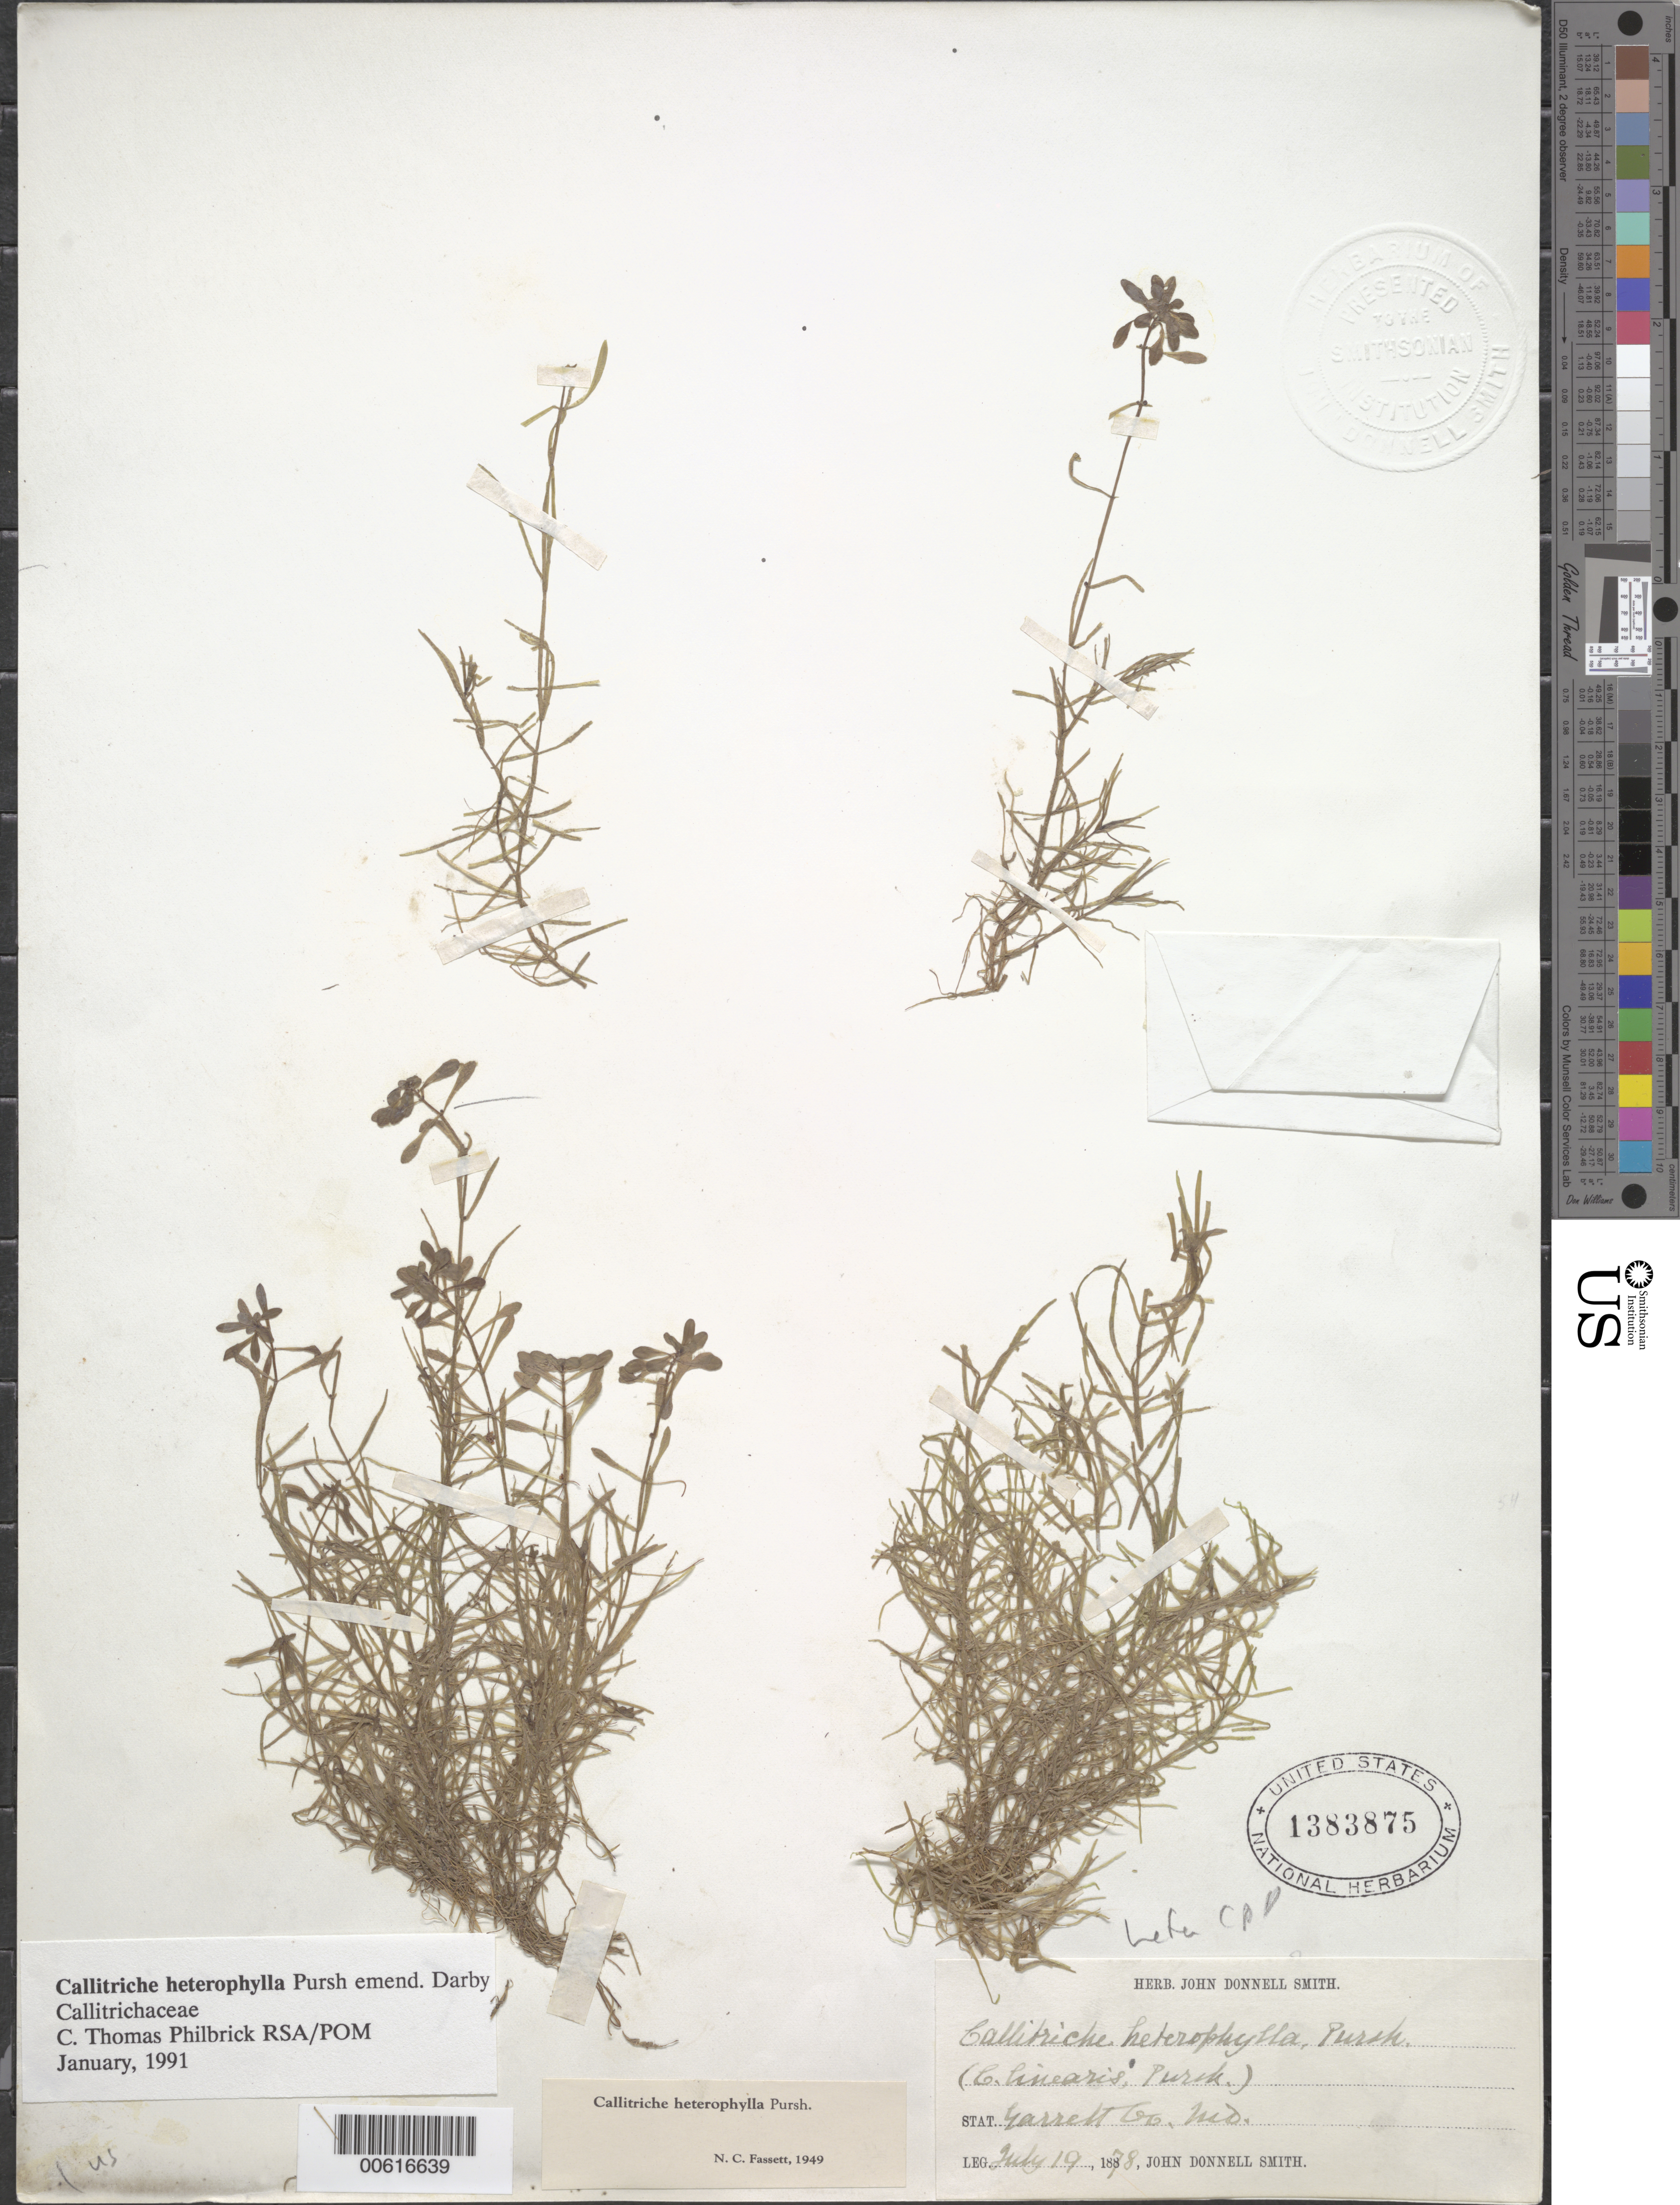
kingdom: Plantae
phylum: Tracheophyta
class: Magnoliopsida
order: Lamiales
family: Plantaginaceae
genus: Callitriche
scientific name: Callitriche heterophylla Pursh emend. Darby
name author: Pursh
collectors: J. Donnell Smith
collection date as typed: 19 Jul 1878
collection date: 1878-07-19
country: United States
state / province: Maryland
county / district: Garrett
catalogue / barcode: US 1383875